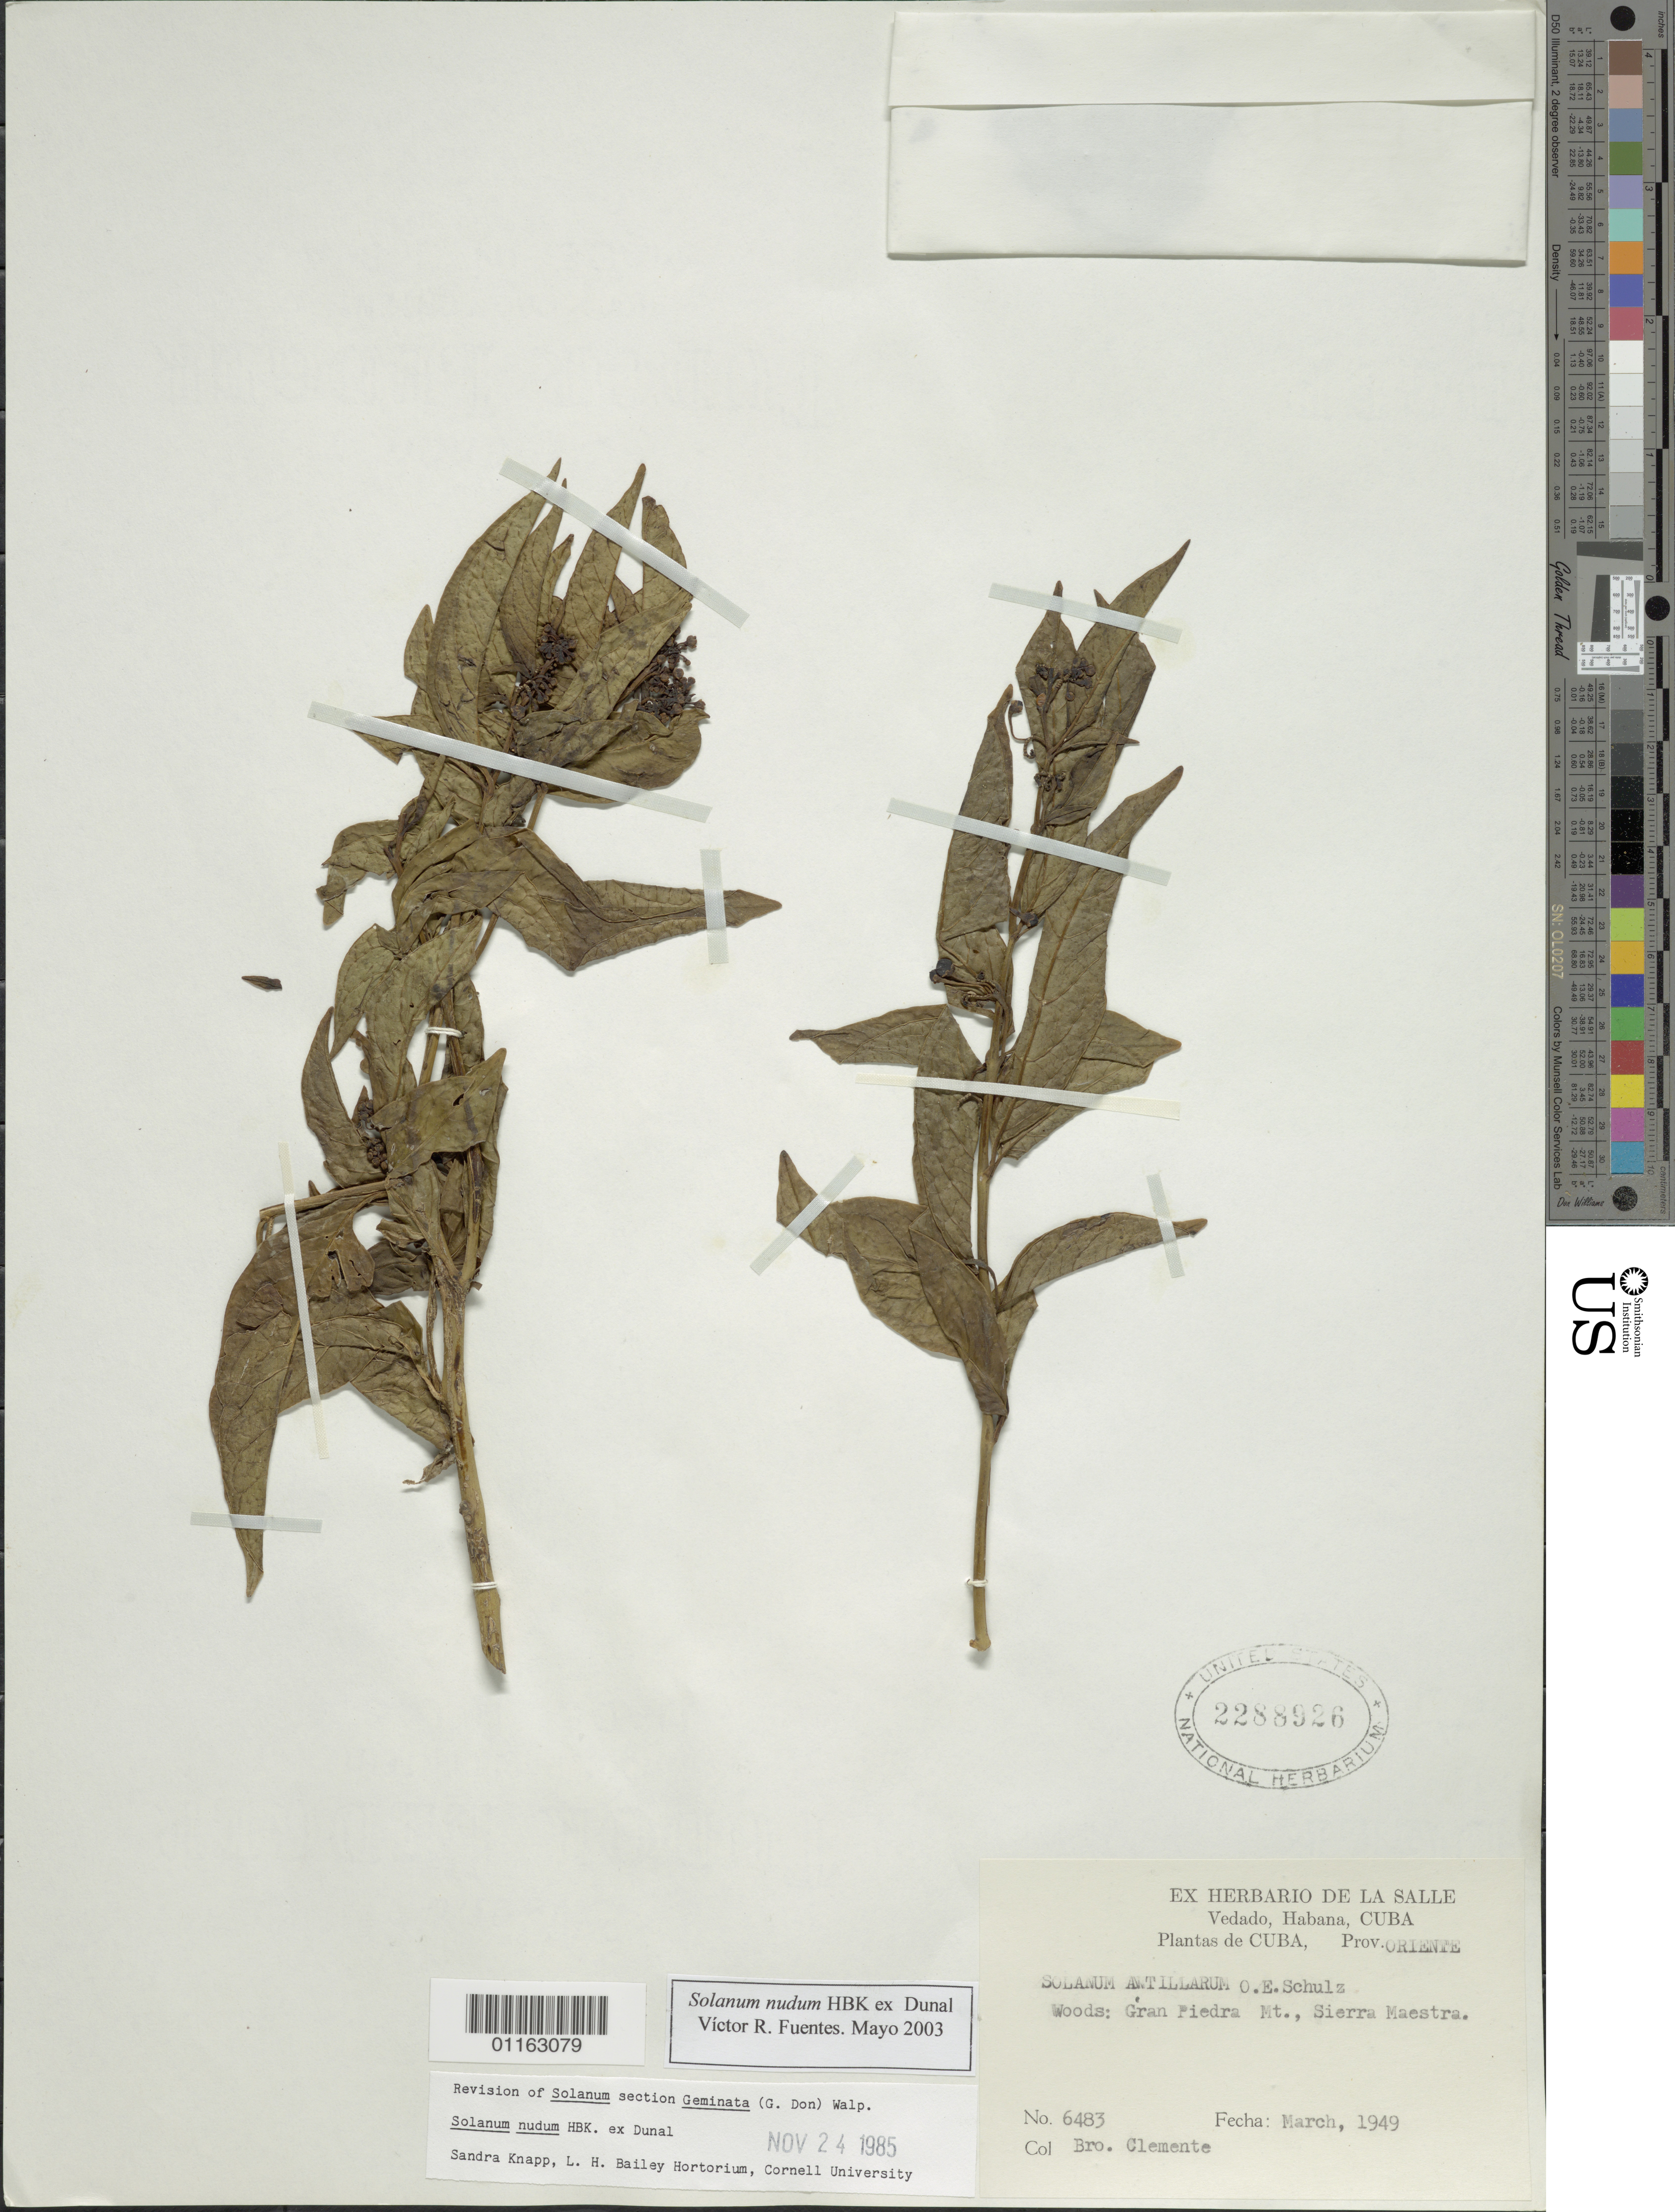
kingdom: Plantae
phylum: Tracheophyta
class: Magnoliopsida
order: Solanales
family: Solanaceae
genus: Solanum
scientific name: Solanum nudum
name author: Humb. & Bonpl. ex Dunal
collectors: Bro. Clemente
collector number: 6483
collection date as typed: Mar 1949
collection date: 1949-03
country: Cuba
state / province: Oriente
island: Cuba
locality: Woods: Gran Piedra Mt., Sierra Maestra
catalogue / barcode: US 2288926